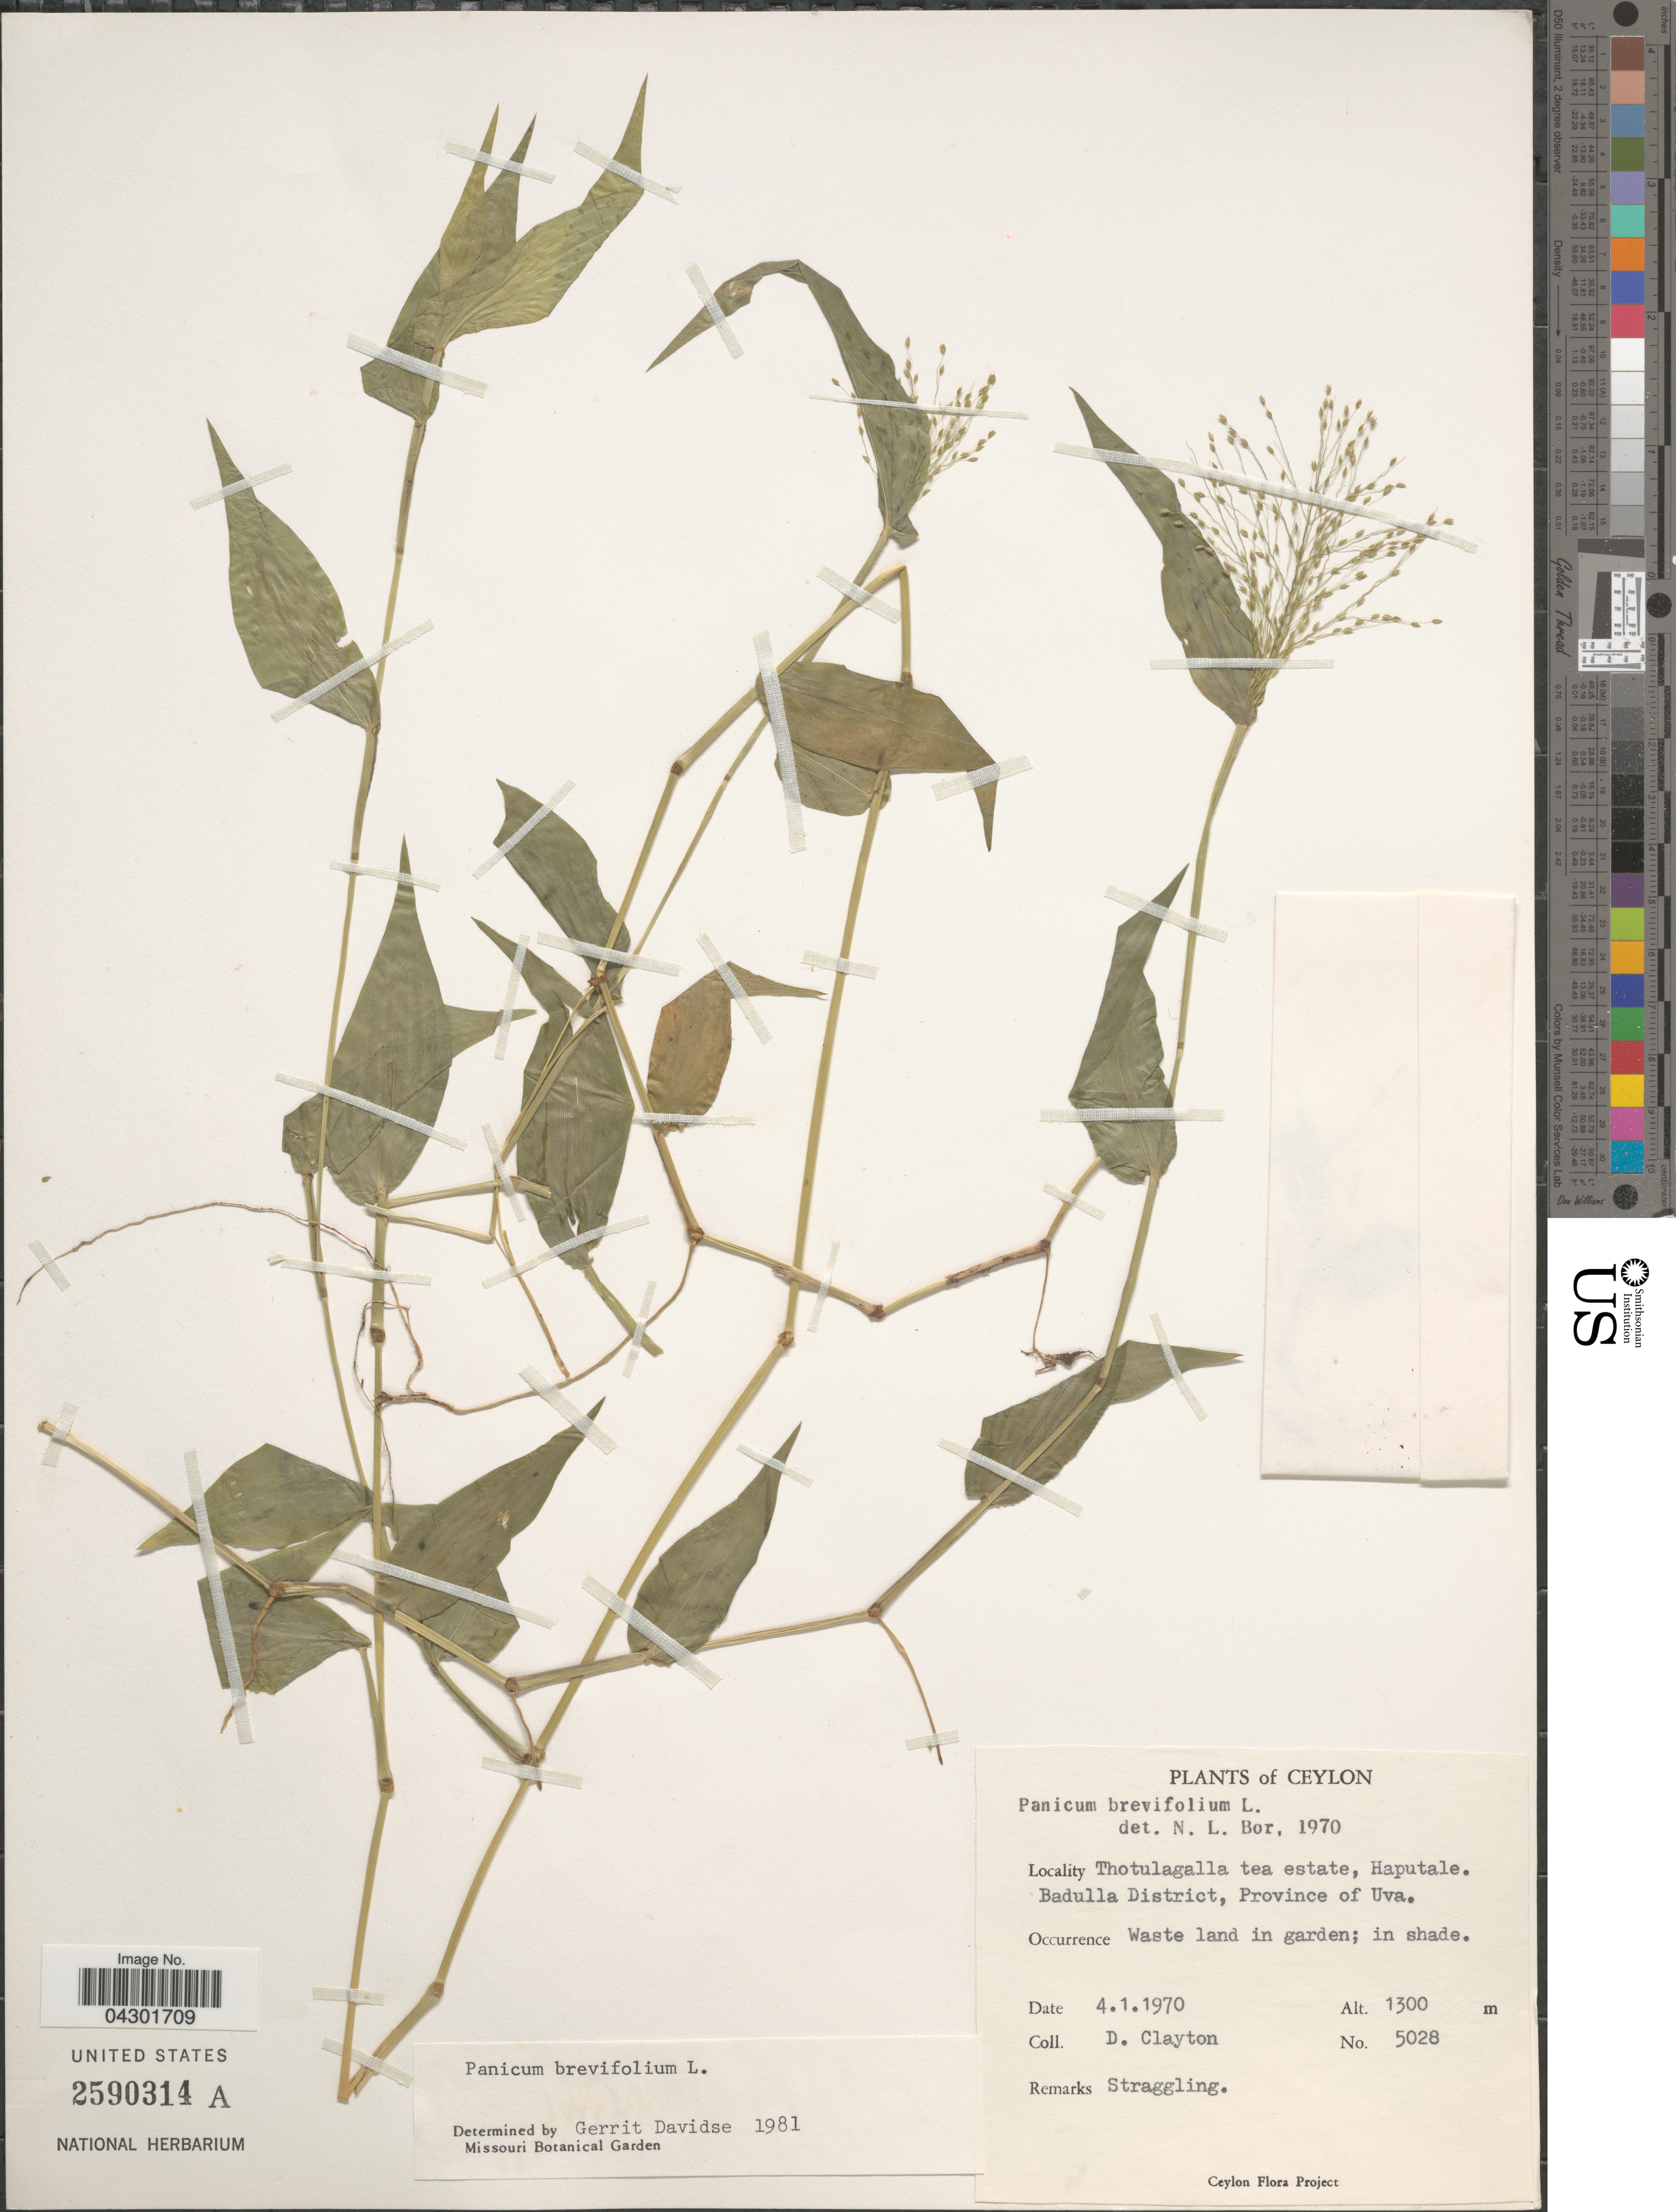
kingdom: Plantae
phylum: Tracheophyta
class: Liliopsida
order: Poales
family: Poaceae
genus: Panicum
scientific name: Panicum brevifolium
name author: L.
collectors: D. Clayton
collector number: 5028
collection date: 1970-01-04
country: Sri Lanka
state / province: Uva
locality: Ceylon. Thotulgalla tea estate, Haputale. Badulla District. Waste land in garden; in shade.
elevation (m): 1300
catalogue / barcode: US 2590314A